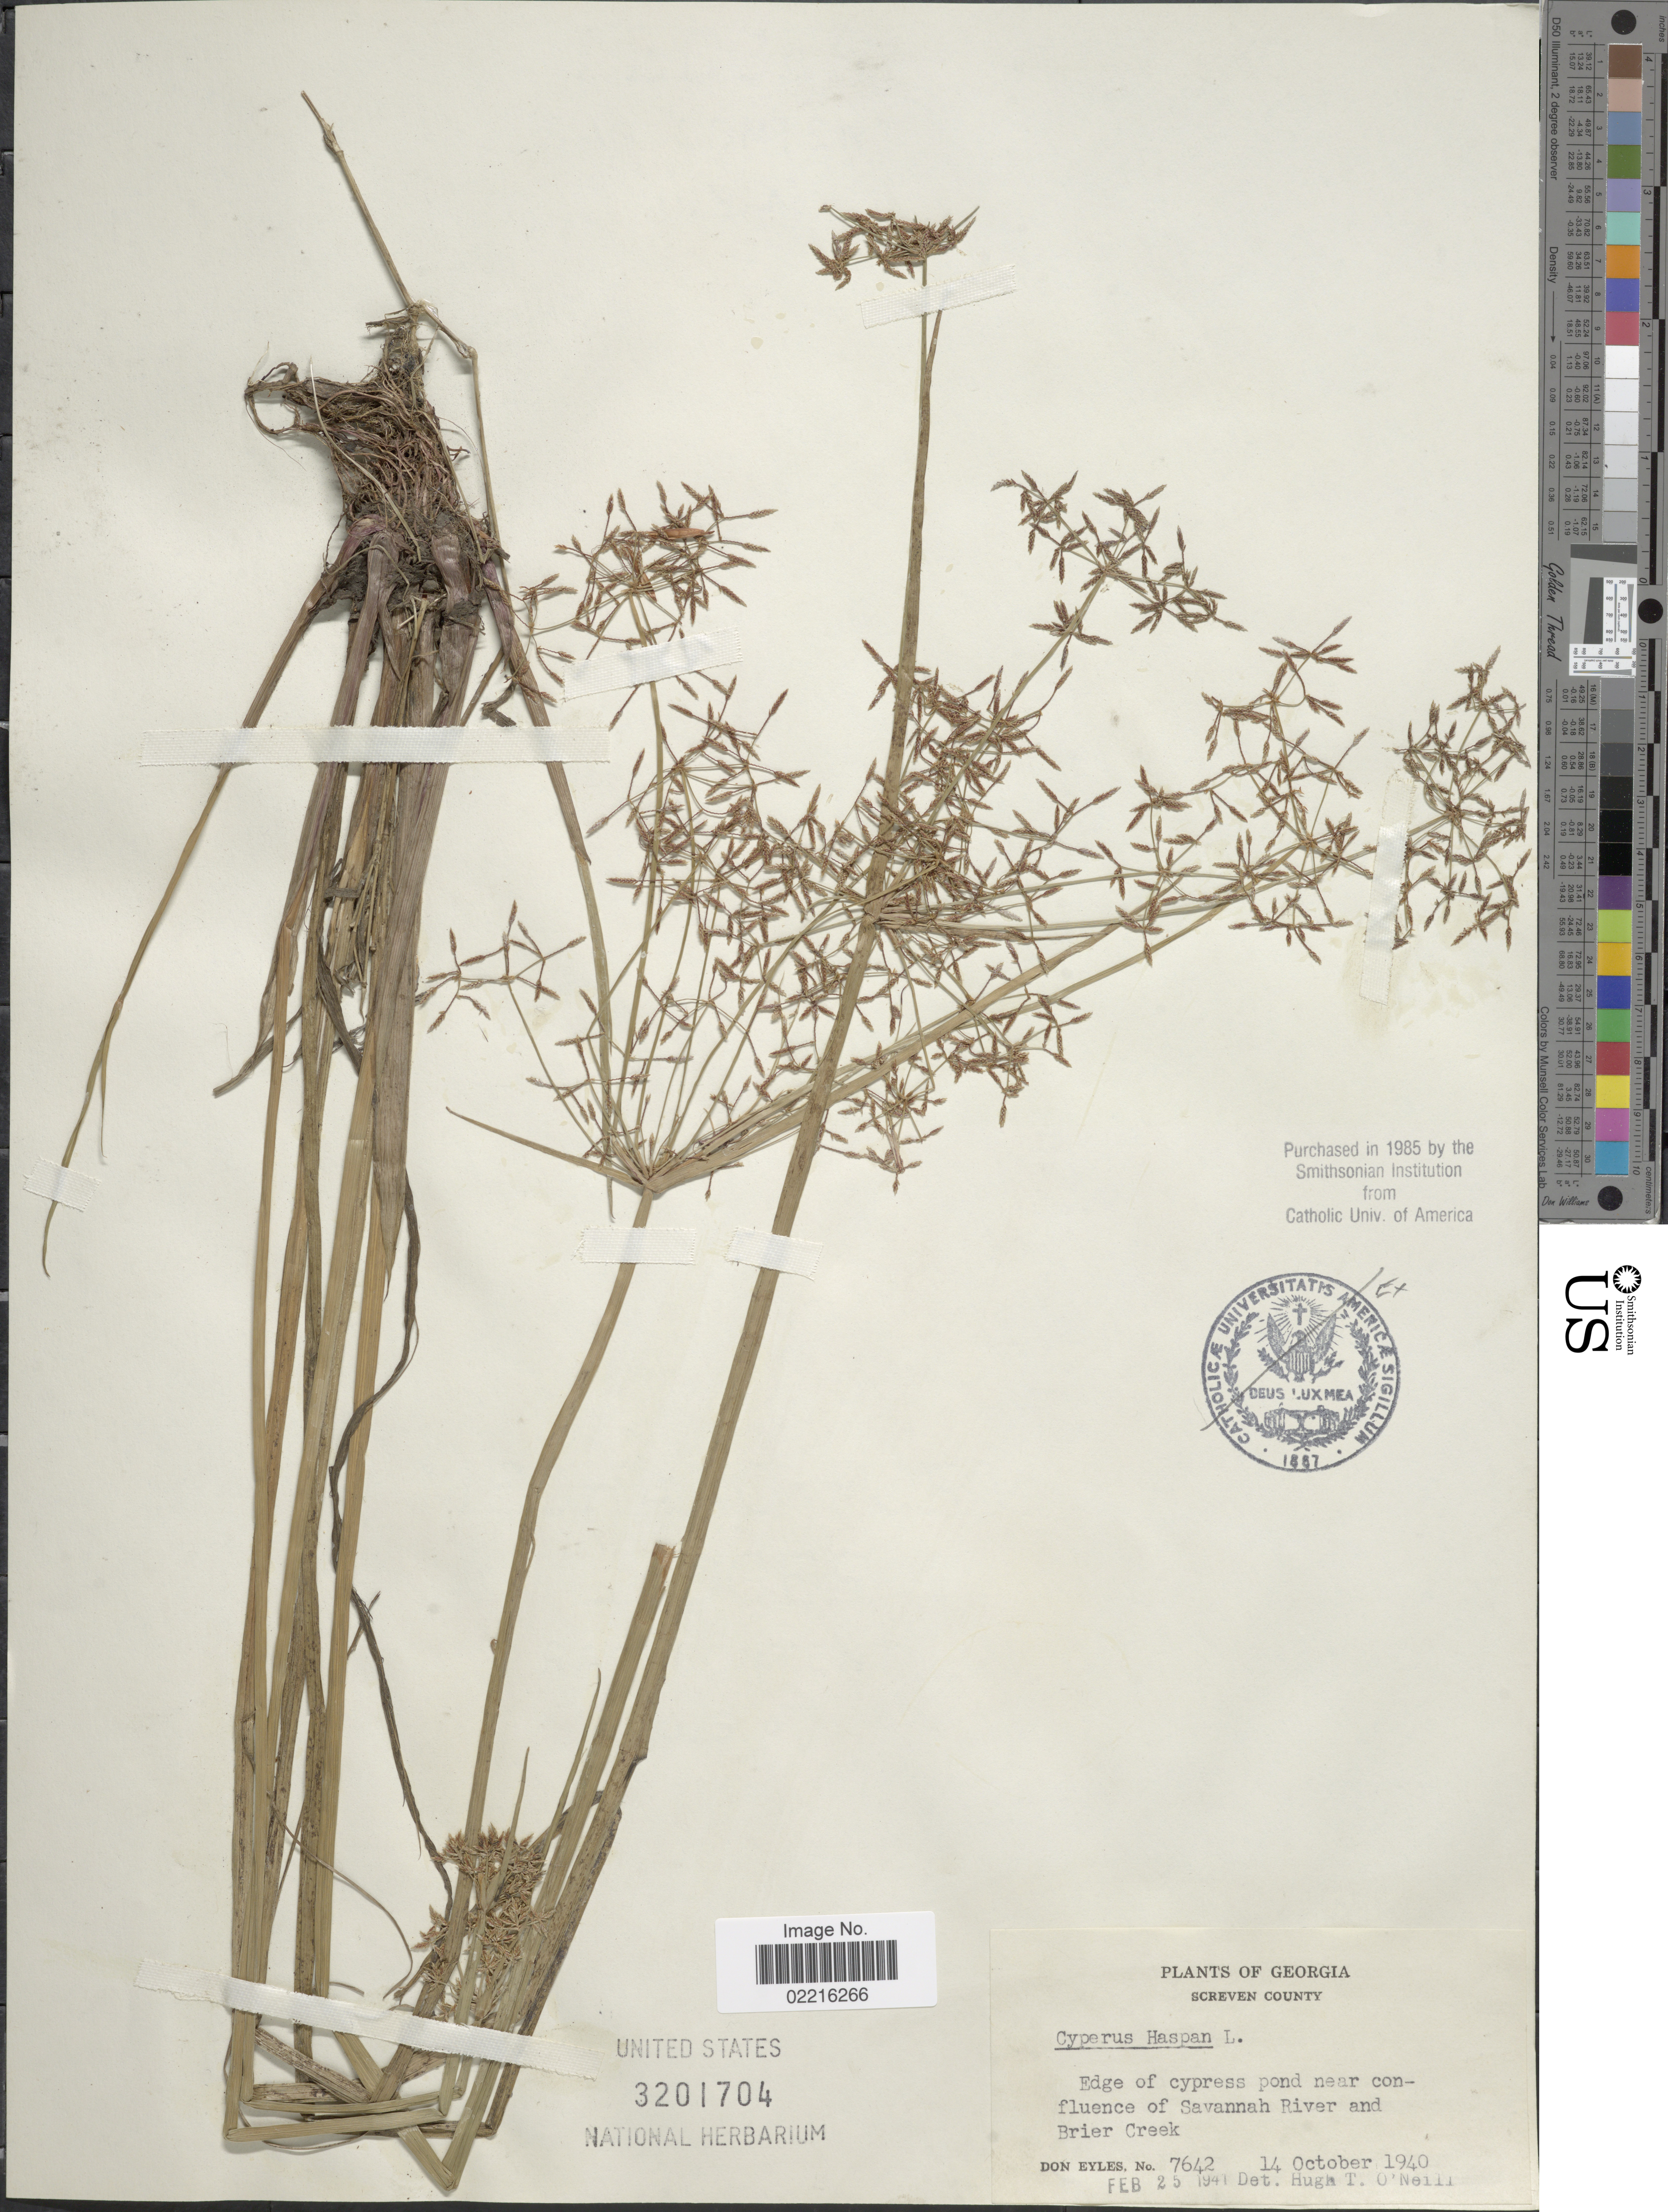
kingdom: Plantae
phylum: Tracheophyta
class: Liliopsida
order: Poales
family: Cyperaceae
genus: Cyperus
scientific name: Cyperus haspan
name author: L.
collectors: D. Eyles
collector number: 7642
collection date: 1940-10-14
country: United States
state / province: Georgia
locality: Screven County, edge of Cypress pond near confluence of Savannah River and Brier Creek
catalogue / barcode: US 3201704